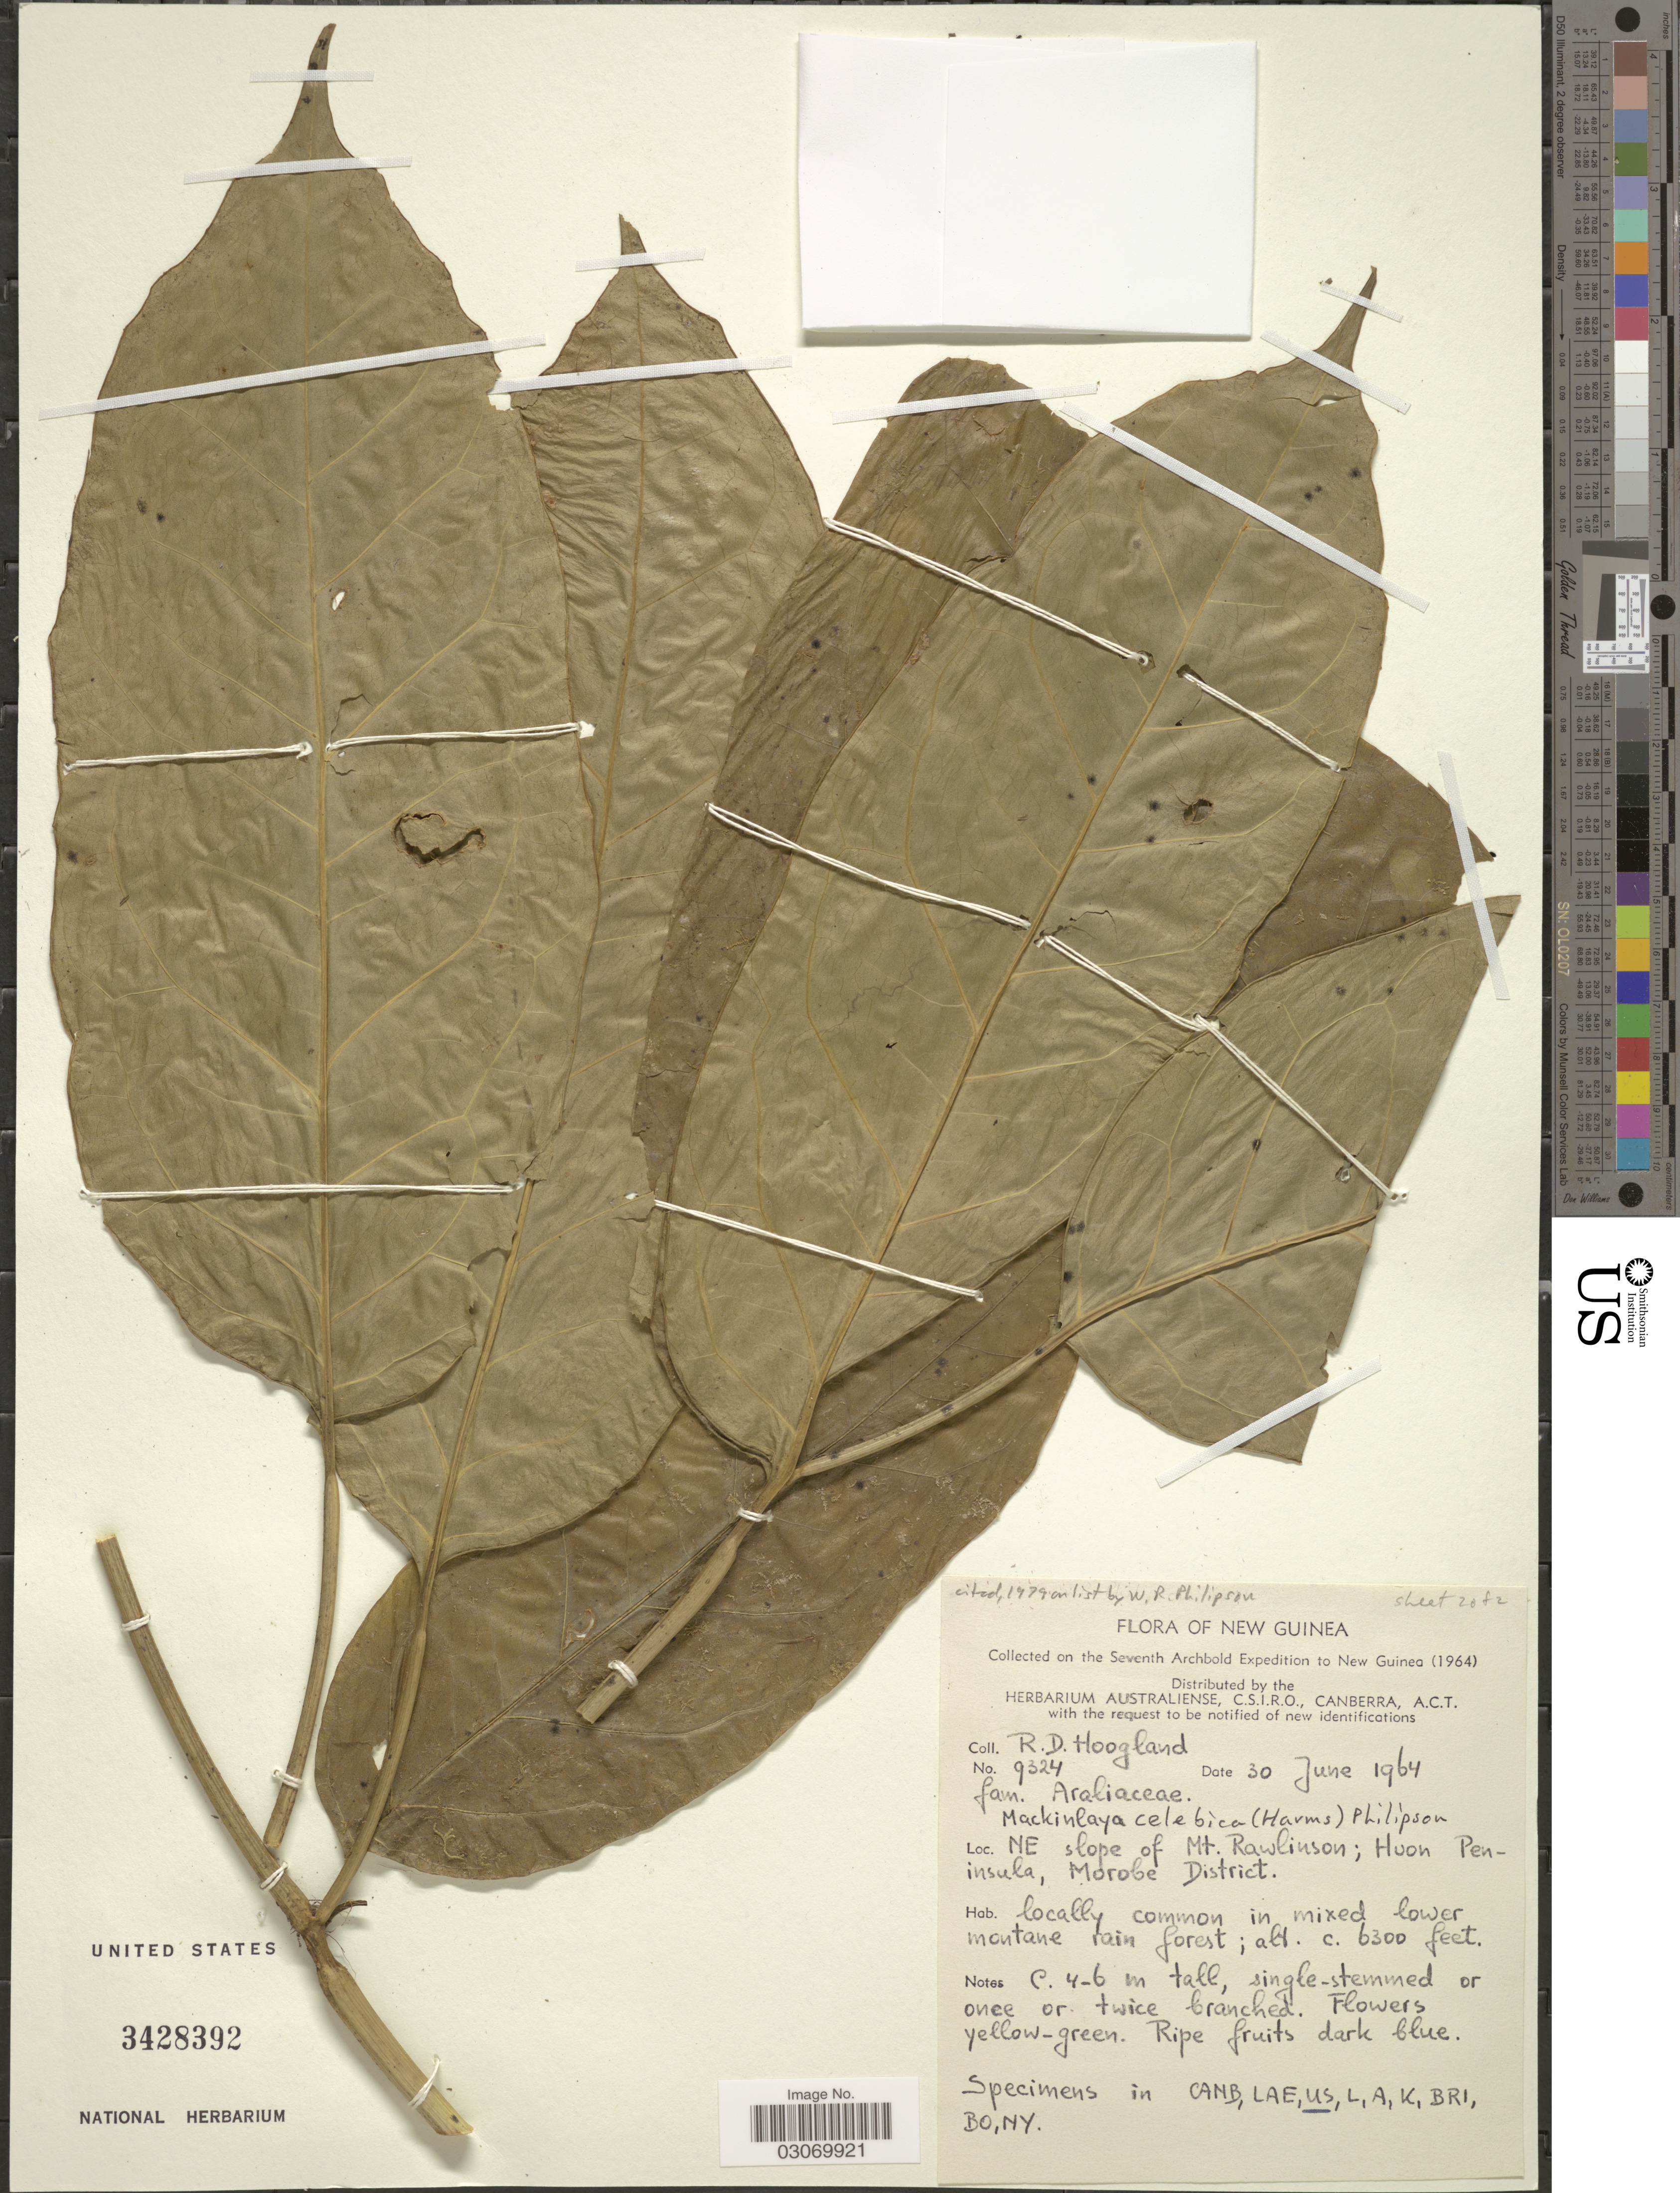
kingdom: Plantae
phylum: Tracheophyta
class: Magnoliopsida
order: Apiales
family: Apiaceae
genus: Mackinlaya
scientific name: Mackinlaya celebica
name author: (Harms) Philipson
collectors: R. D. Hoogland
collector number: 9324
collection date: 1964-06-30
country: Papua New Guinea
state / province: Morobe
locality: New Guinea, NE slope of Mt. Rawlinson; Huon Peninsula, Morobe District.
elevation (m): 1920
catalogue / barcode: US 3428392